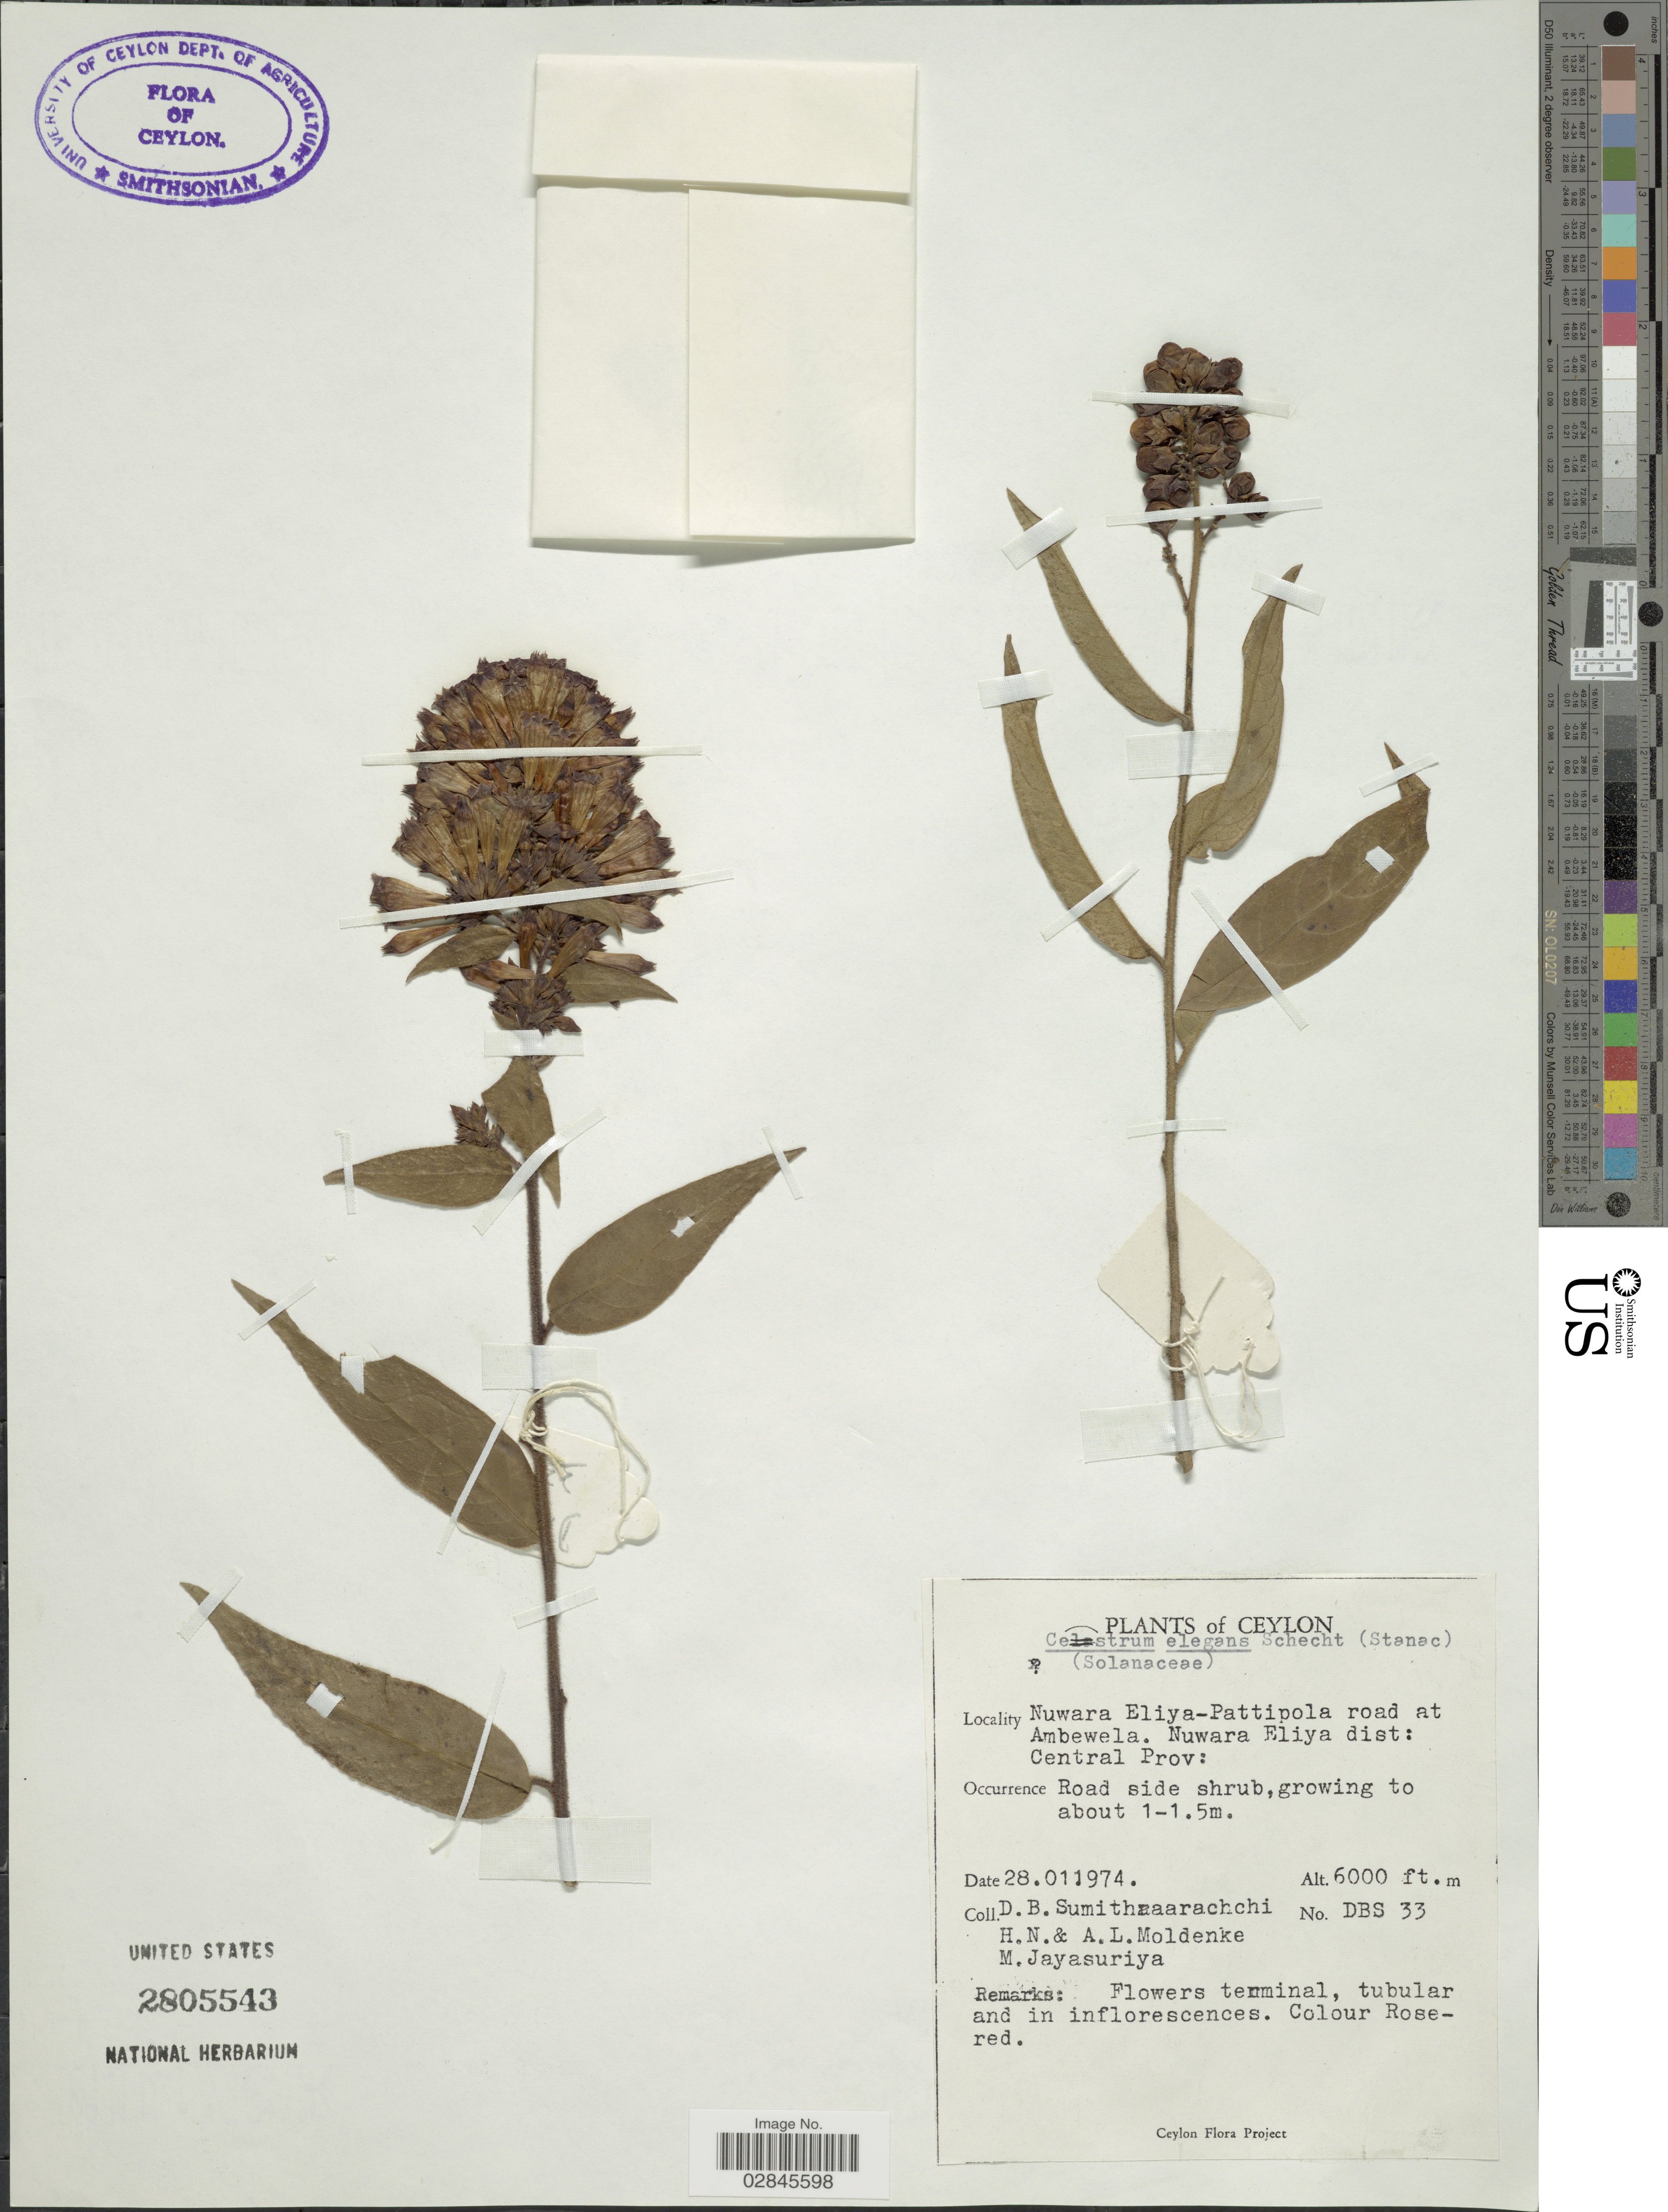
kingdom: Plantae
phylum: Tracheophyta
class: Magnoliopsida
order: Solanales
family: Solanaceae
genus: Cestrum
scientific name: Cestrum elegans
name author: (Brongn.) Schltdl.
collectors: D. B. Sumithraarachchi, H. N. Moldenke, A. L. Moldenke & M. Jayasuriya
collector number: DBS33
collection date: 1974-01-28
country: Sri Lanka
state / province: Central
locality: Ceylon. Nuwara Eliya-Pattipola road at Ambewela. Nuwara Eliya dist.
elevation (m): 1829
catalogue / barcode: US 2805543